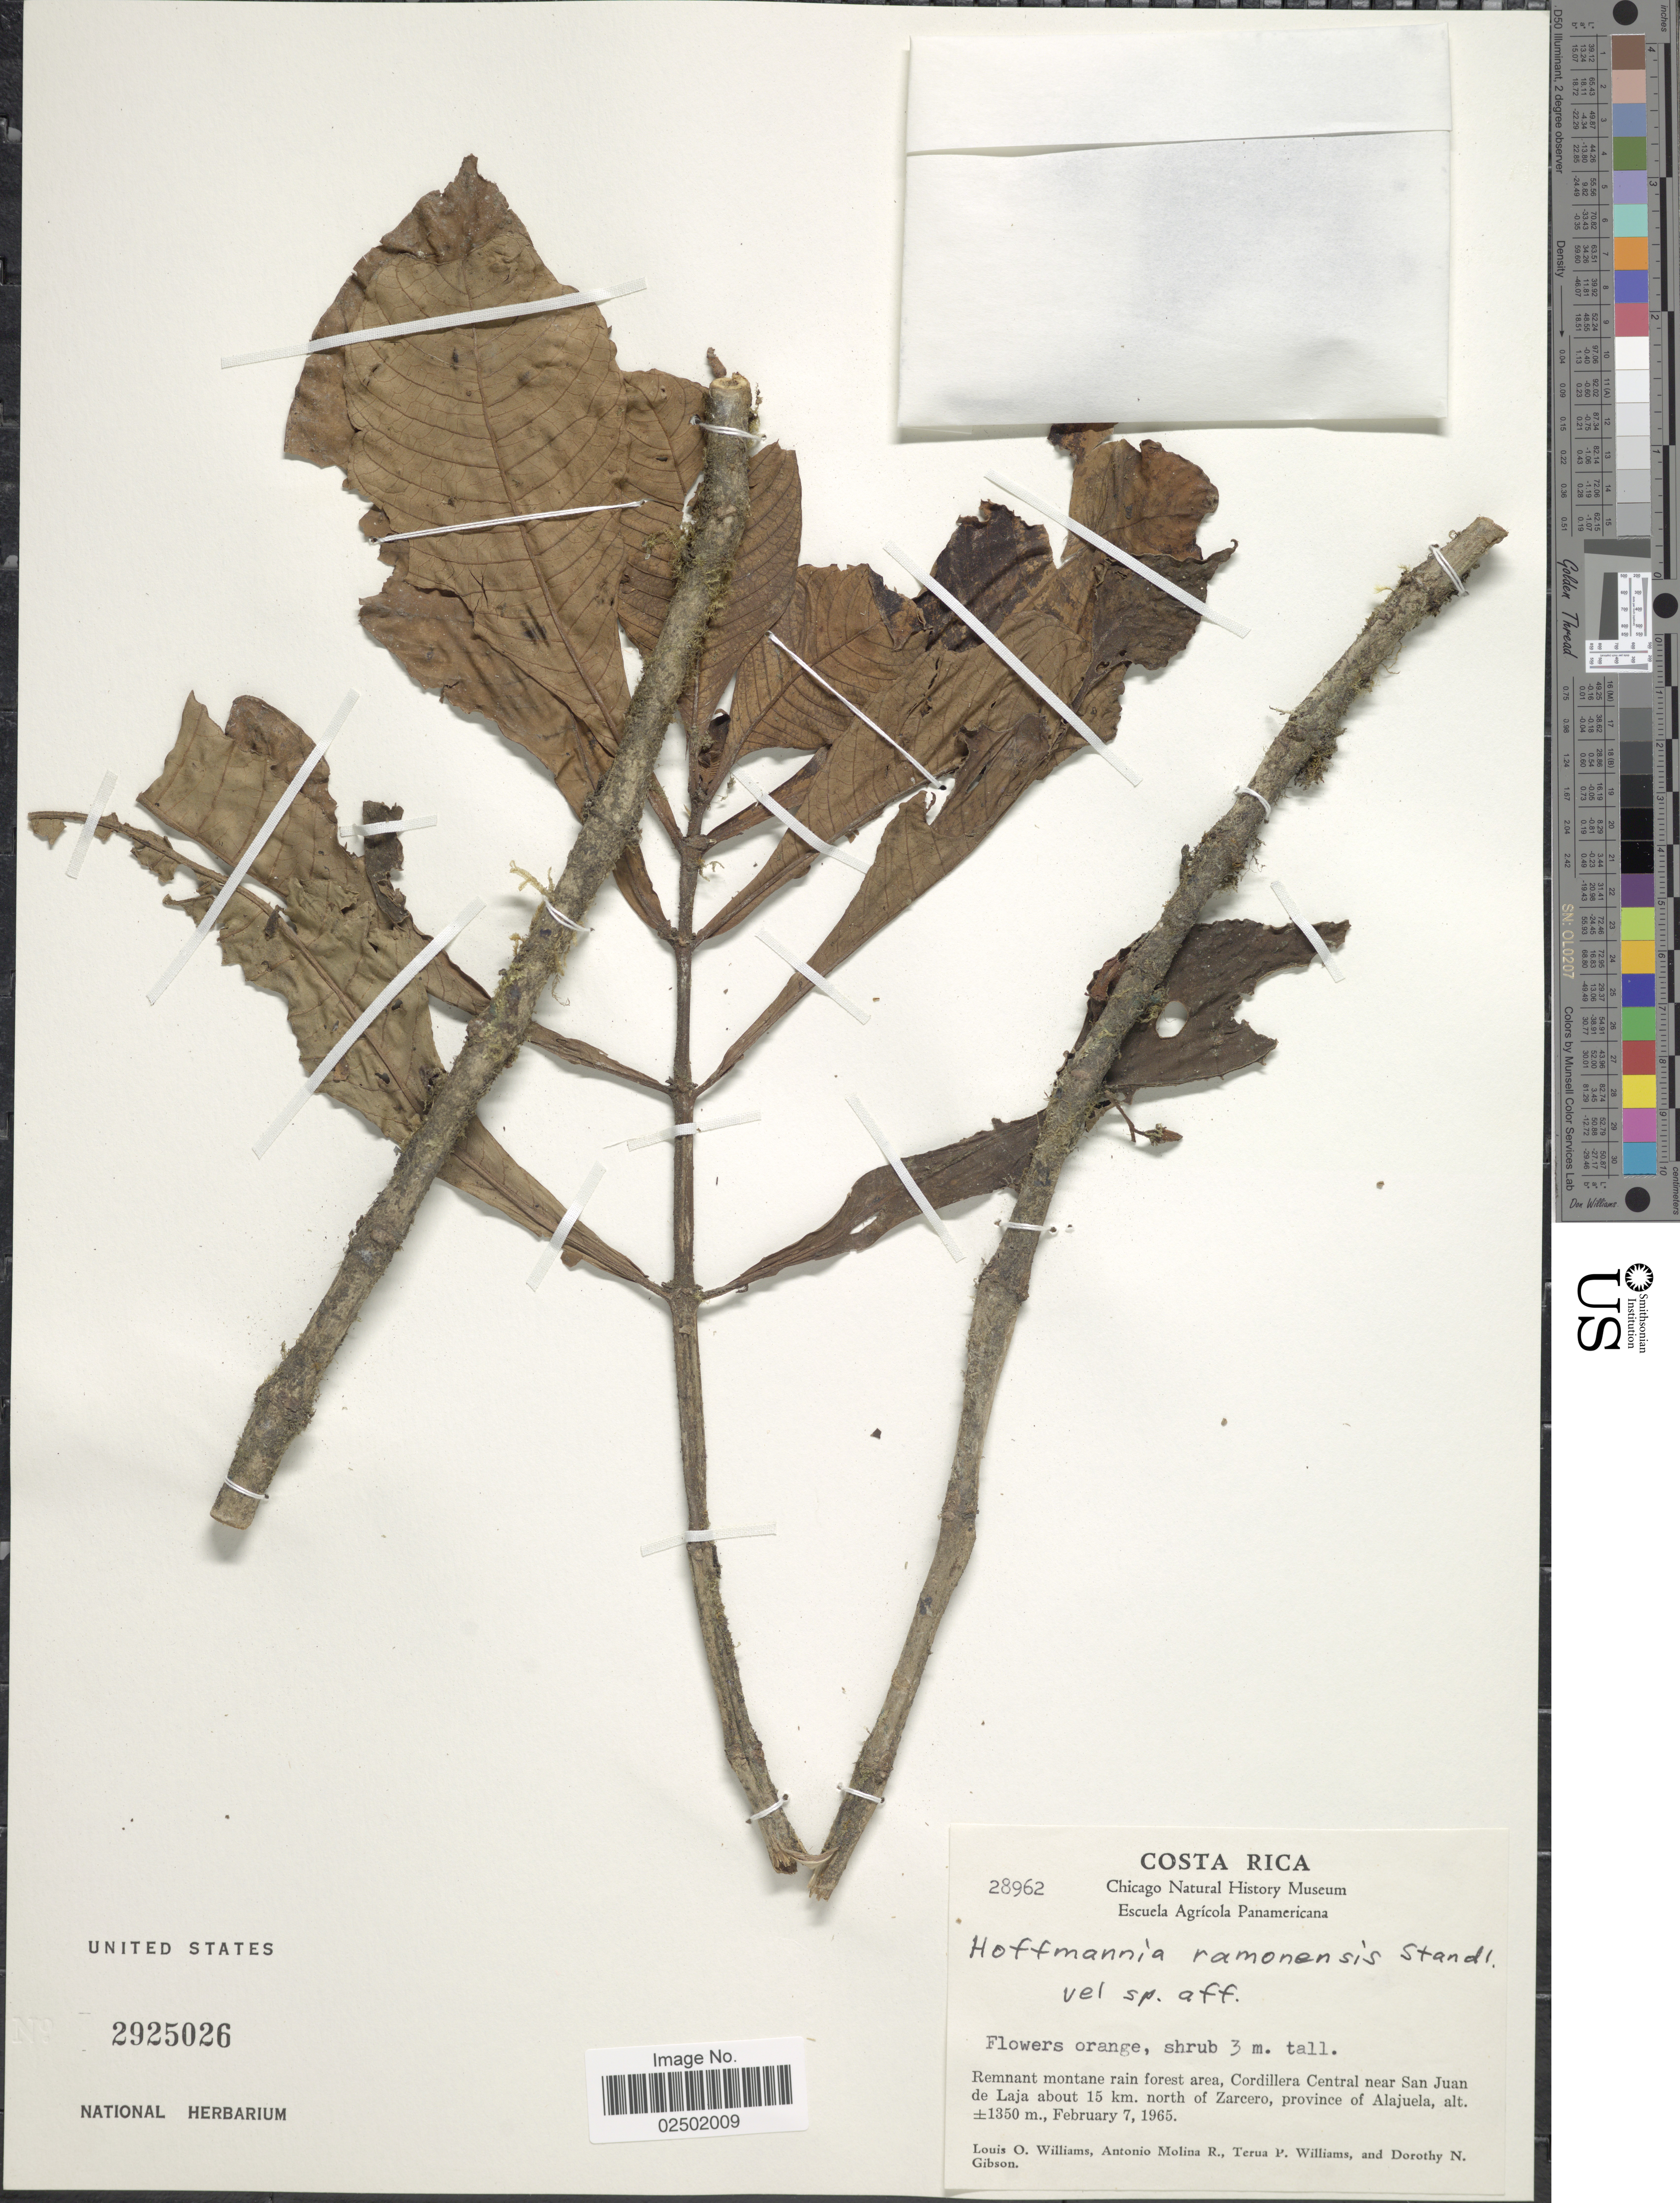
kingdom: Plantae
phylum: Tracheophyta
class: Magnoliopsida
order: Gentianales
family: Rubiaceae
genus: Hoffmannia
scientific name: Hoffmannia ramonensis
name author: Standl.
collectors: L. O. Williams, A. Molina R., T. P. Williams & D. N. Gibson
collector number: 28962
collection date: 1965-02-07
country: Costa Rica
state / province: Alajuela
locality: Cordillera Central near San Juan de Laja about 15 km. north of Zarcero.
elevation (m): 1350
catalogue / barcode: US 2925026